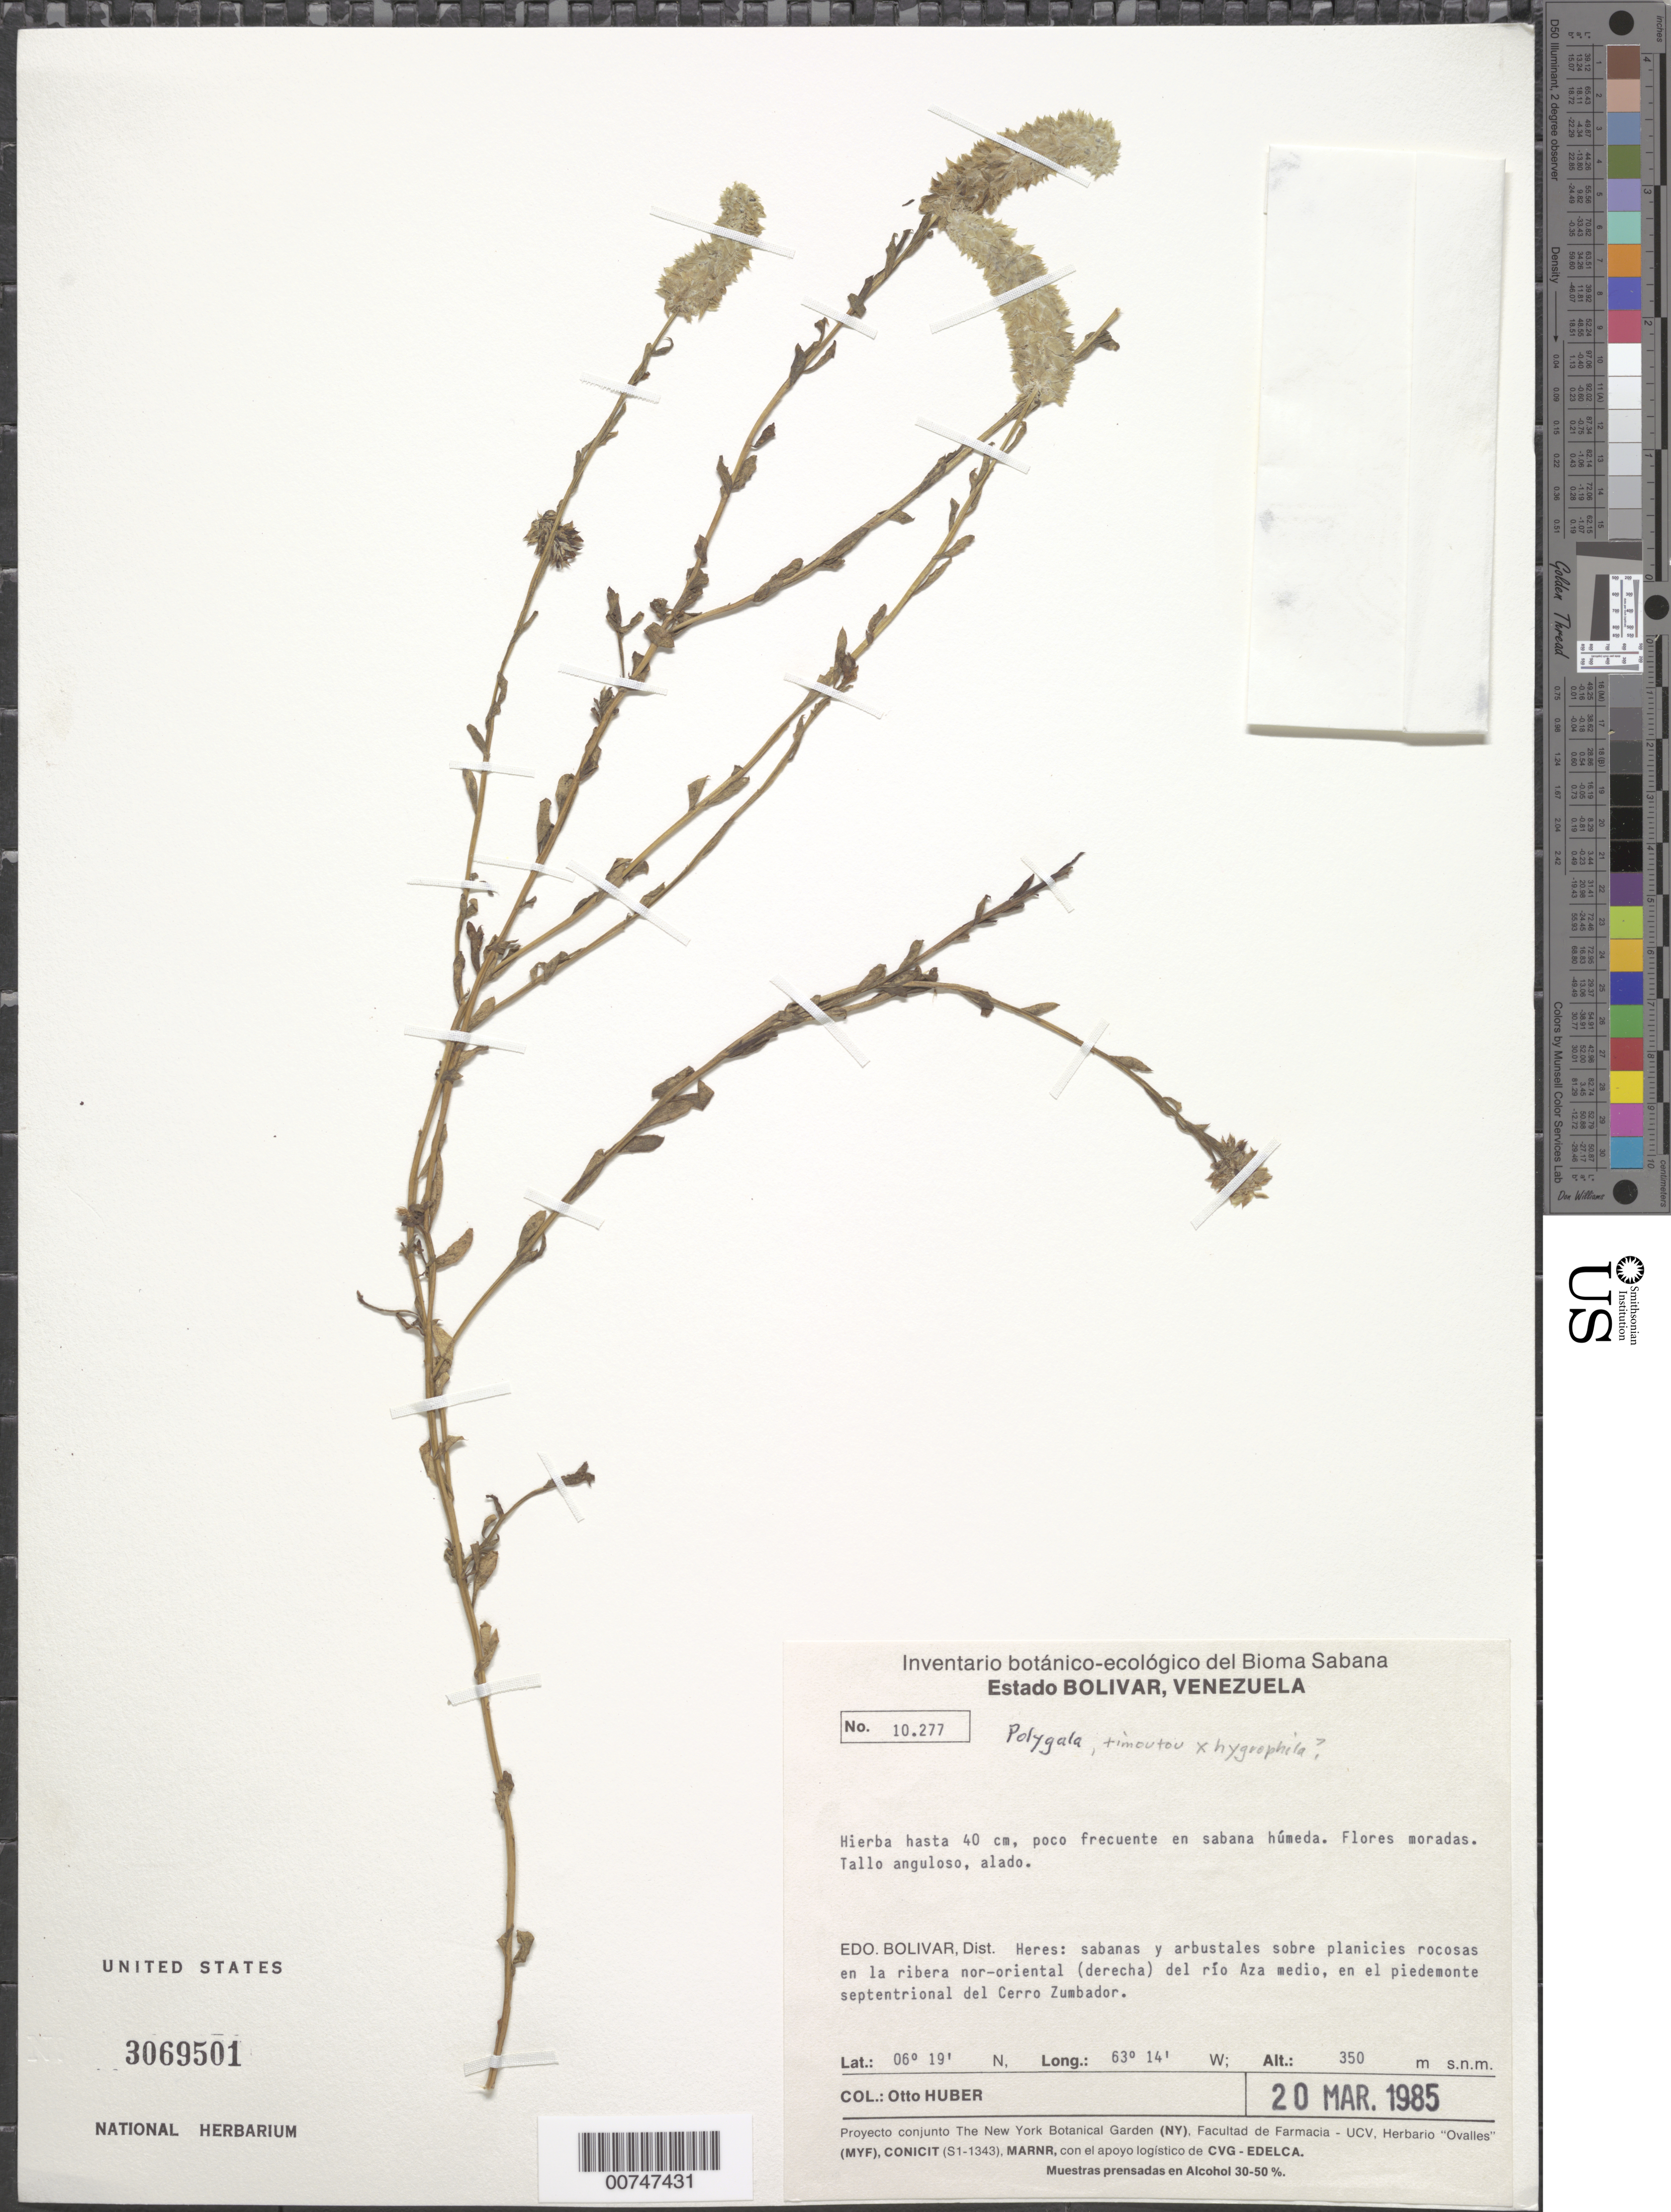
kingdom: Plantae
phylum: Tracheophyta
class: Magnoliopsida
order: Fabales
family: Polygalaceae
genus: Polygala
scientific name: Polygala longicaulis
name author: Kunth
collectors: O. Huber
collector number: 10277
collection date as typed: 20-Mar-85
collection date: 1985-03-20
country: Venezuela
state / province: Bolívar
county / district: Heres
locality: Río Aza, Cerro Zumbador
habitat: Wet svanna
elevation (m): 350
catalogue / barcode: US 3069501